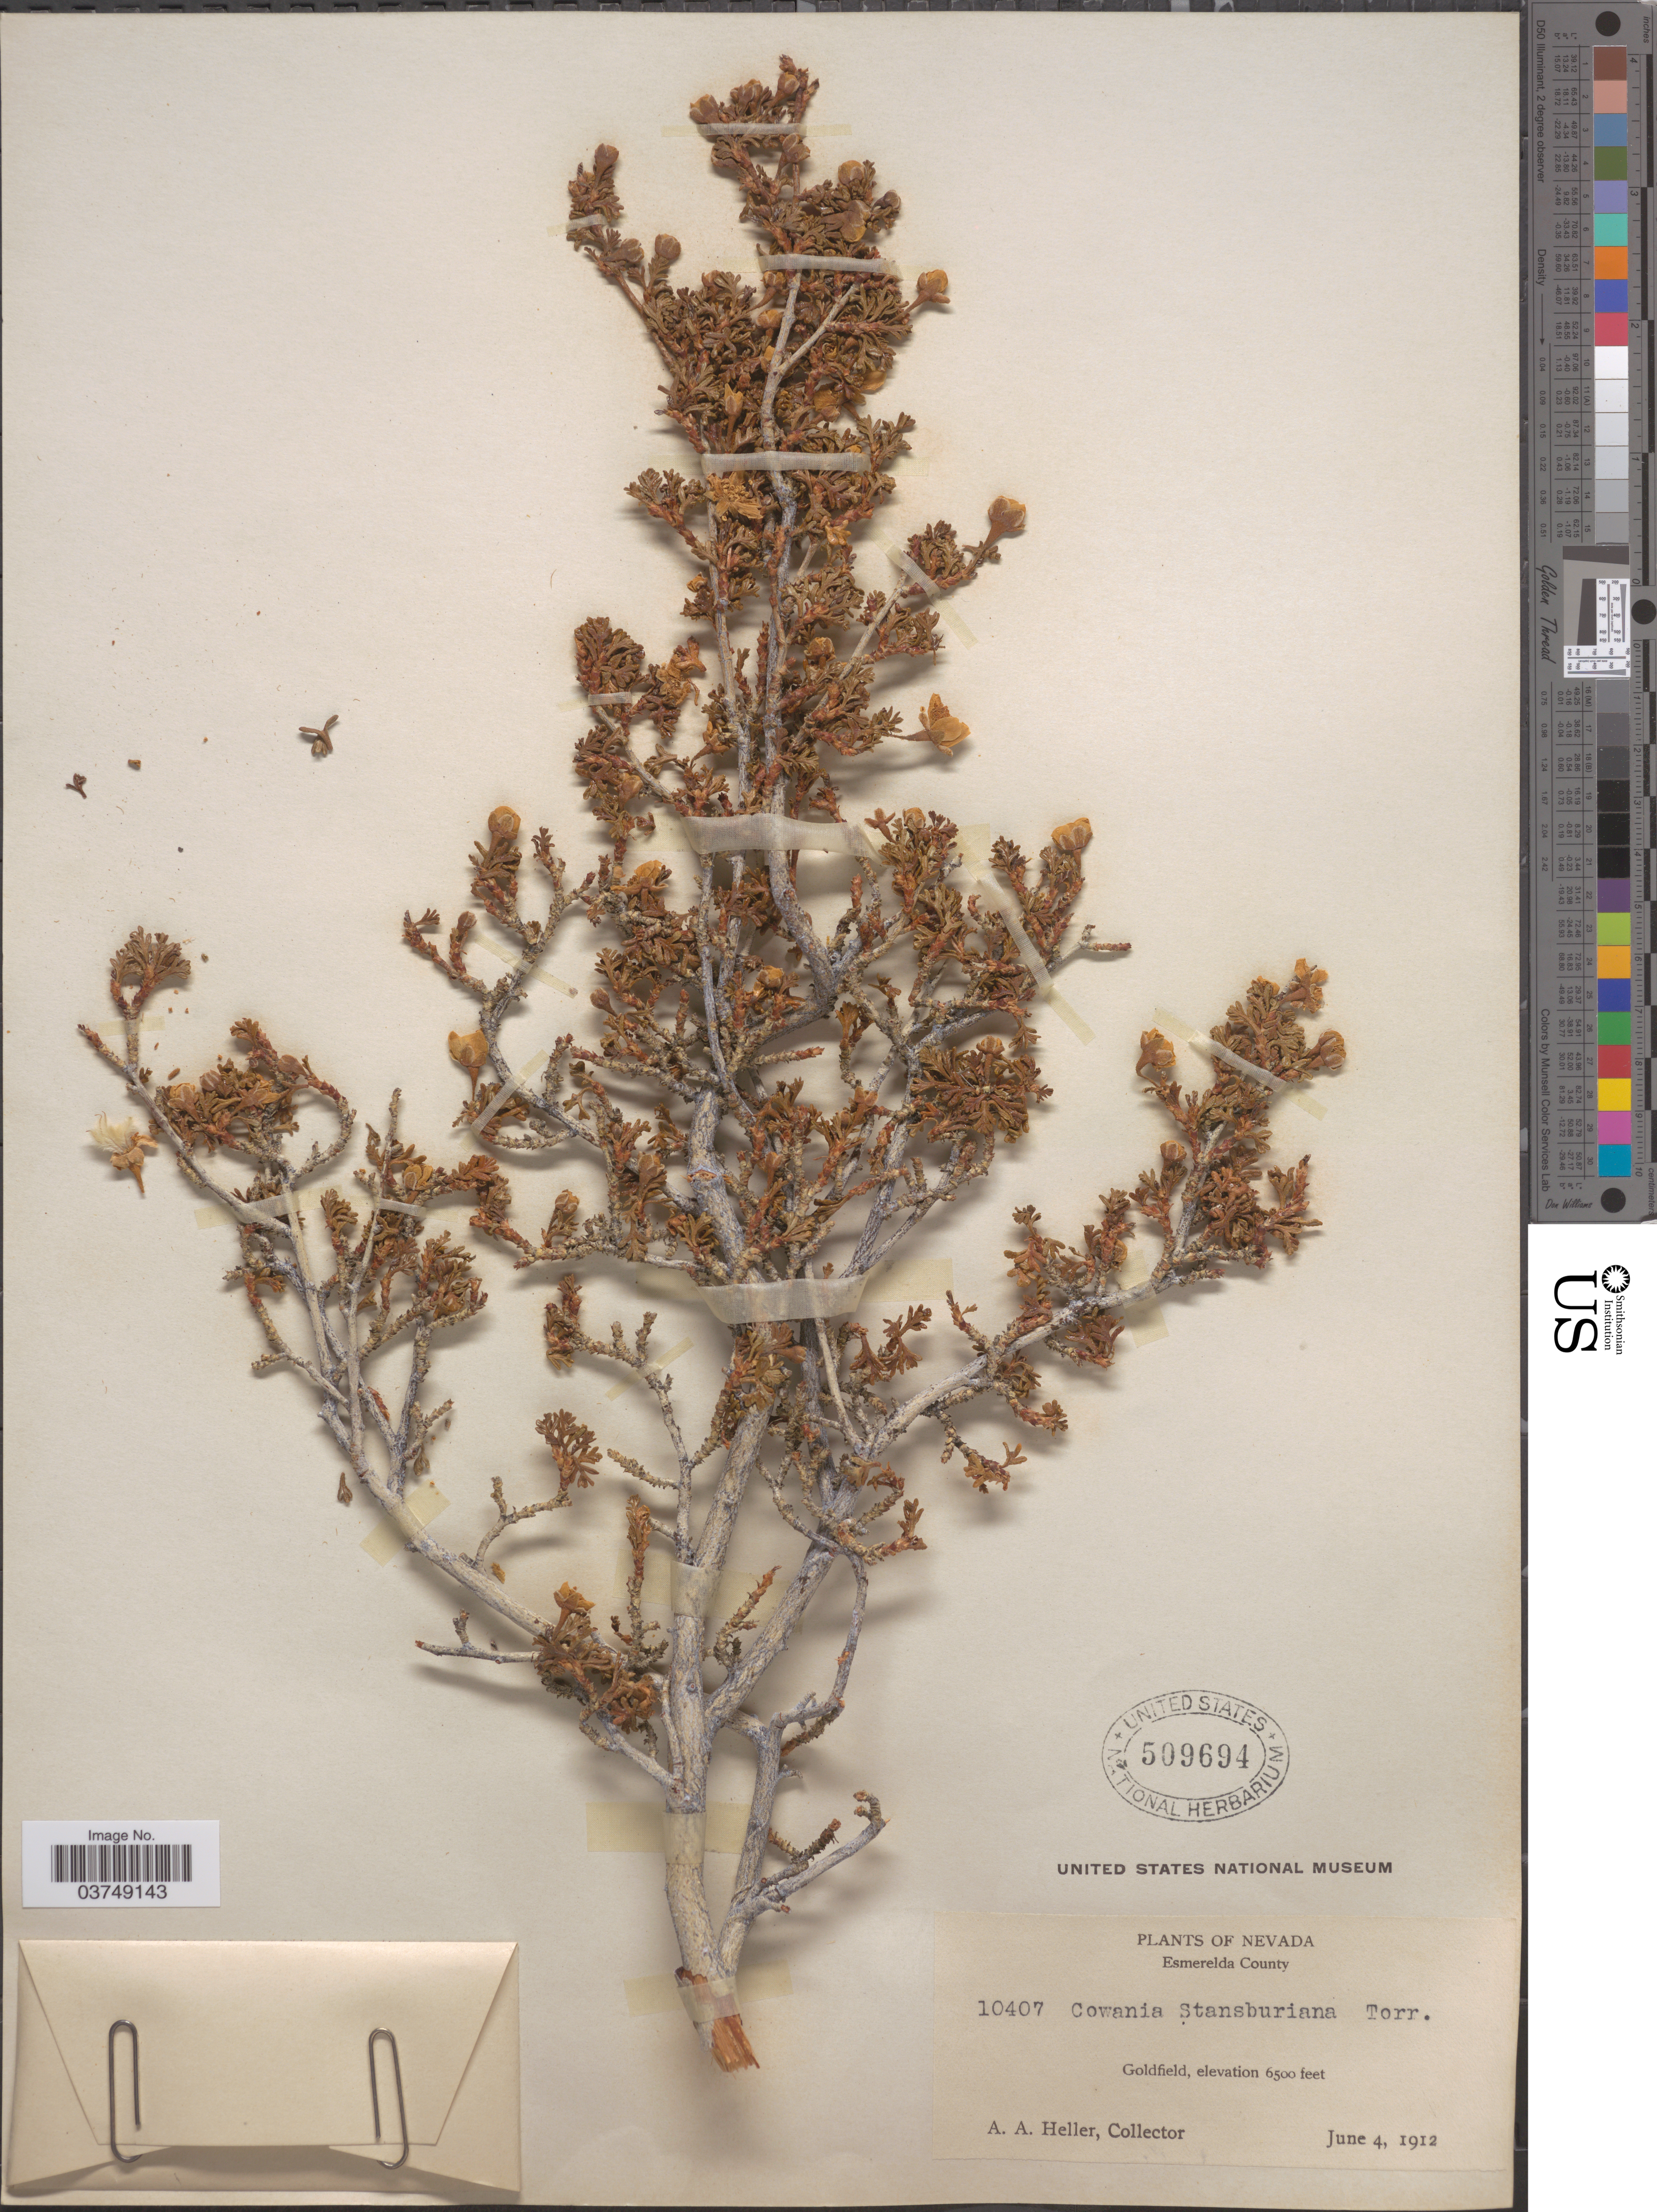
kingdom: Plantae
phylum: Tracheophyta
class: Magnoliopsida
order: Rosales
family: Rosaceae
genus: Purshia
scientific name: Purshia stansburyana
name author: (Torr.) Henrickson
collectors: A. A. Heller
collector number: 10407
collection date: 1912-06-04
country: United States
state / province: Nevada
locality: Esmeralda County. Goldfield.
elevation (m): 1981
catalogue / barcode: US 509694